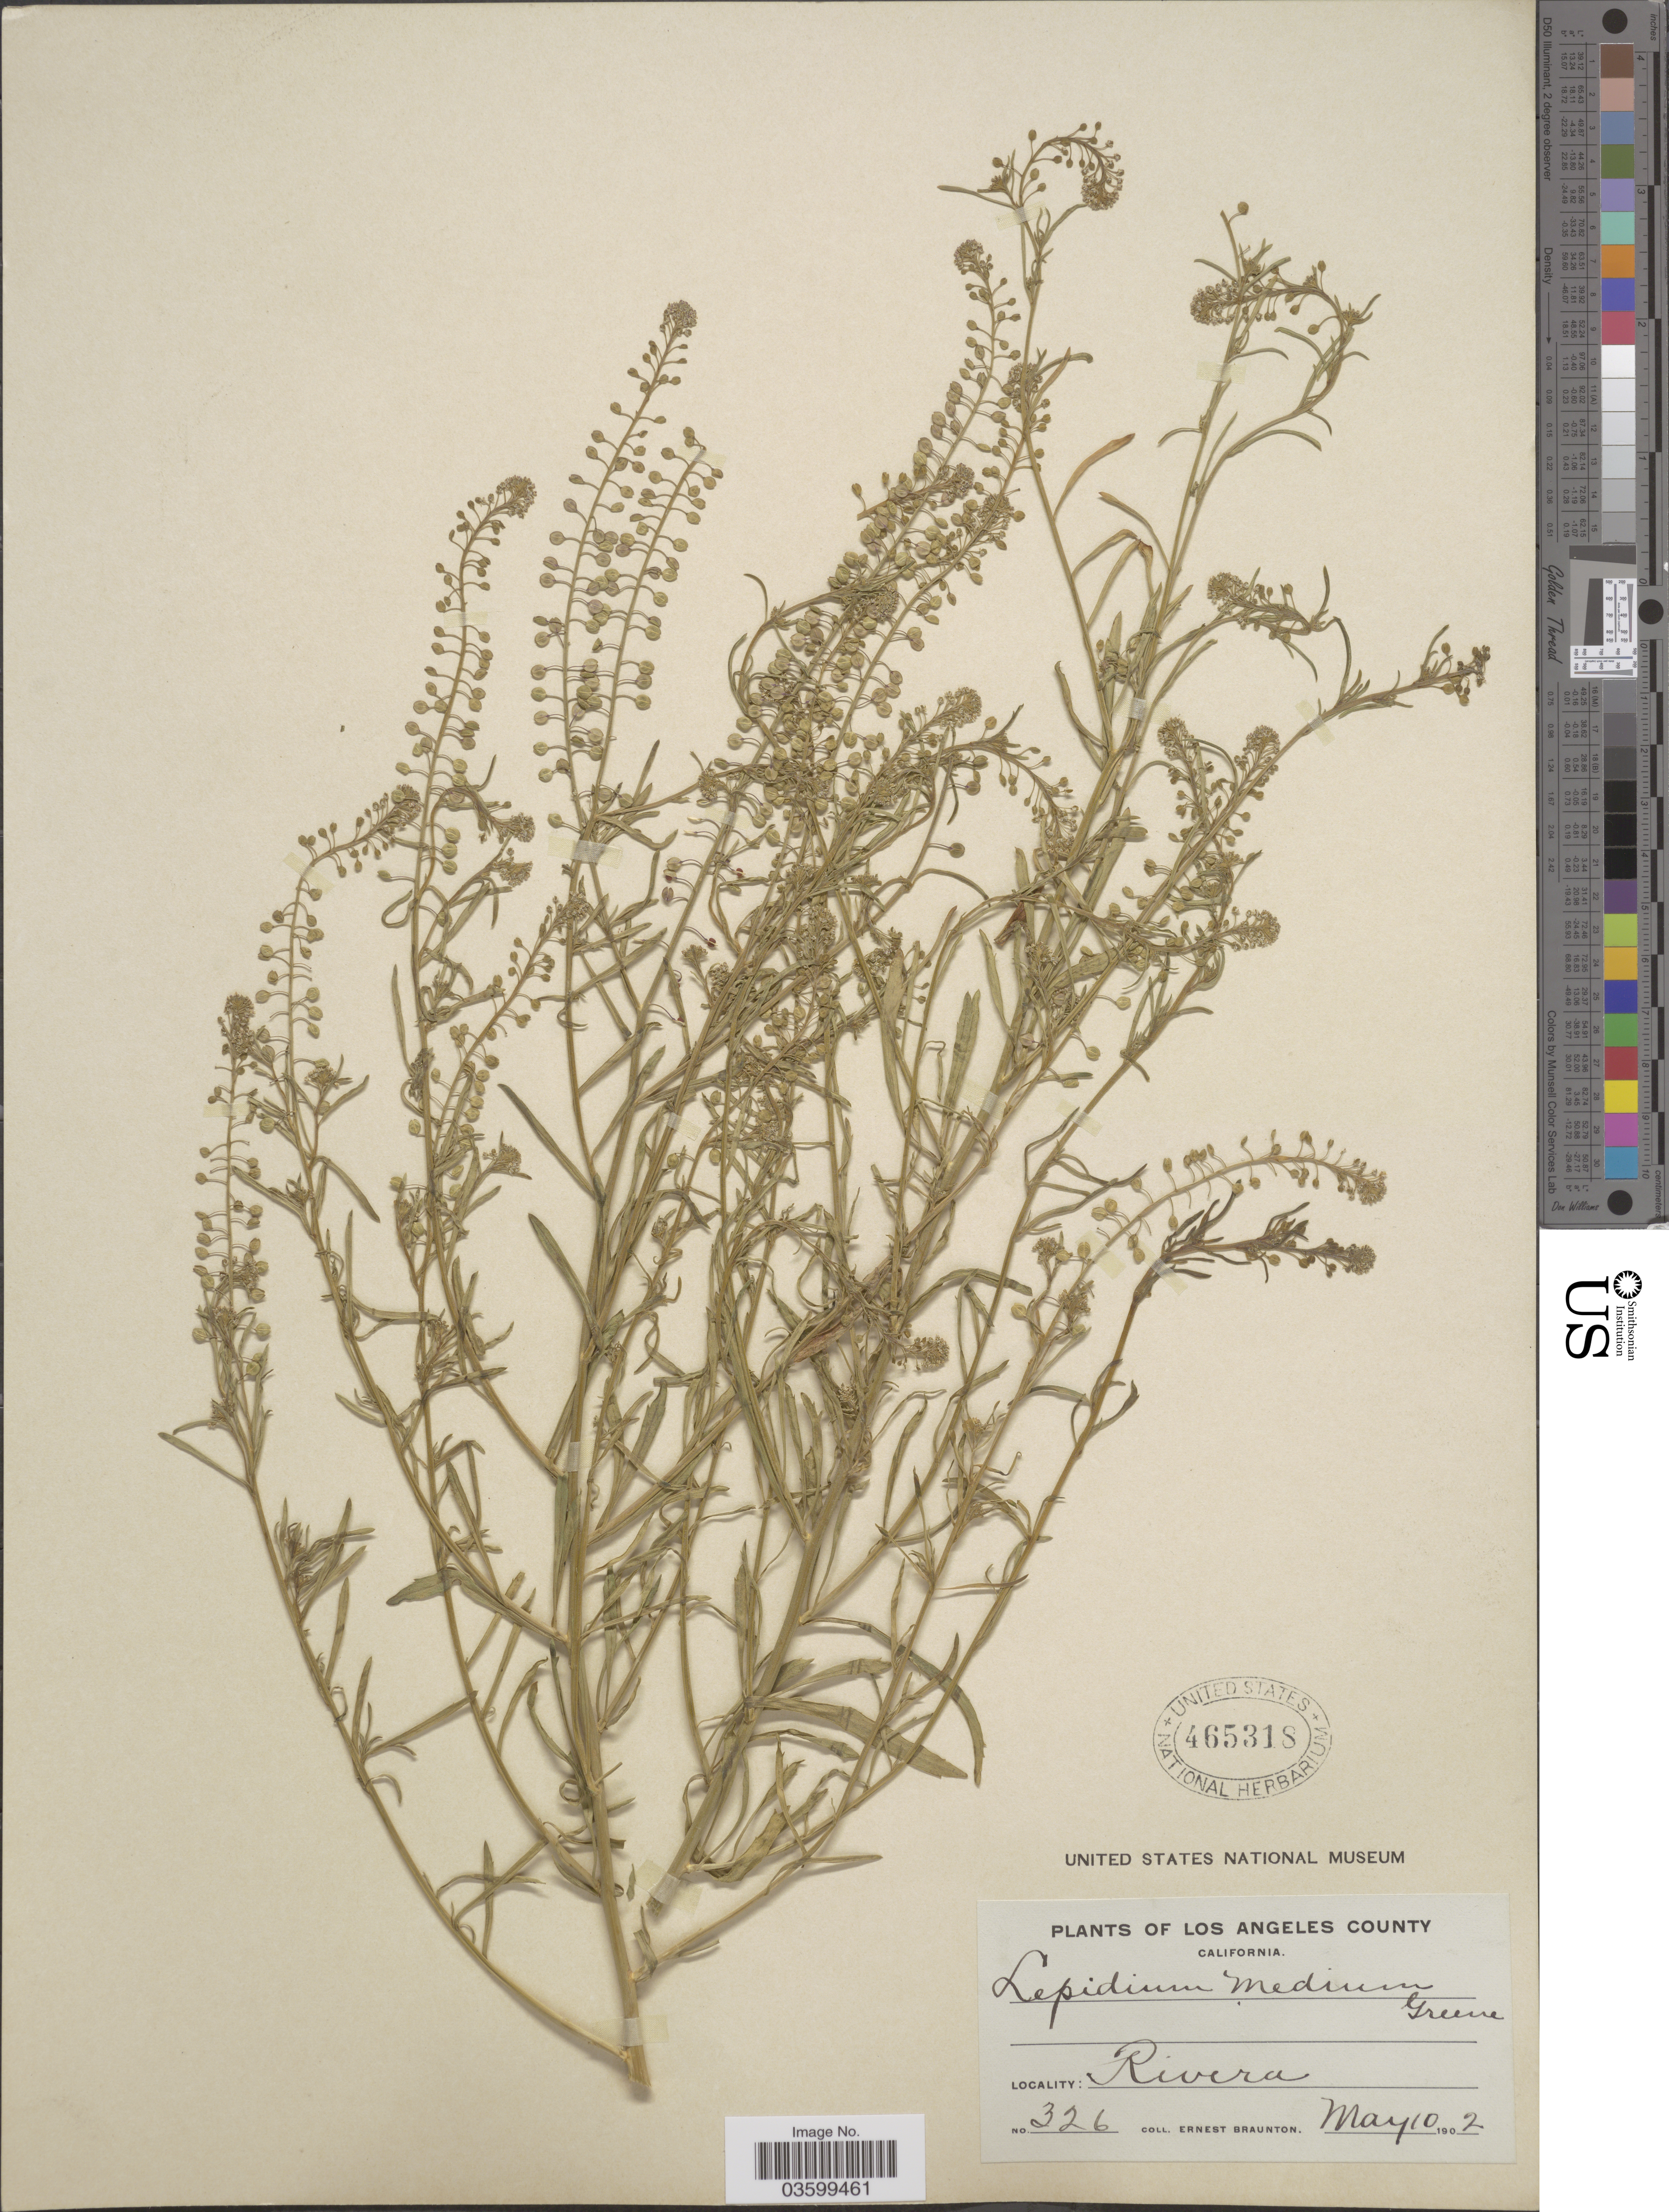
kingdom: Plantae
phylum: Tracheophyta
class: Magnoliopsida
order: Brassicales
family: Brassicaceae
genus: Lepidium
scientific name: Lepidium virginicum var. pubescens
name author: (Greene) C.L. Hitchc.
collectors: E. Braunton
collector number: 326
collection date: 1902-05-10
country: United States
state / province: California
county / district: Los Angeles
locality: Los Angeles County. Rivera.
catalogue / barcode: US 465318